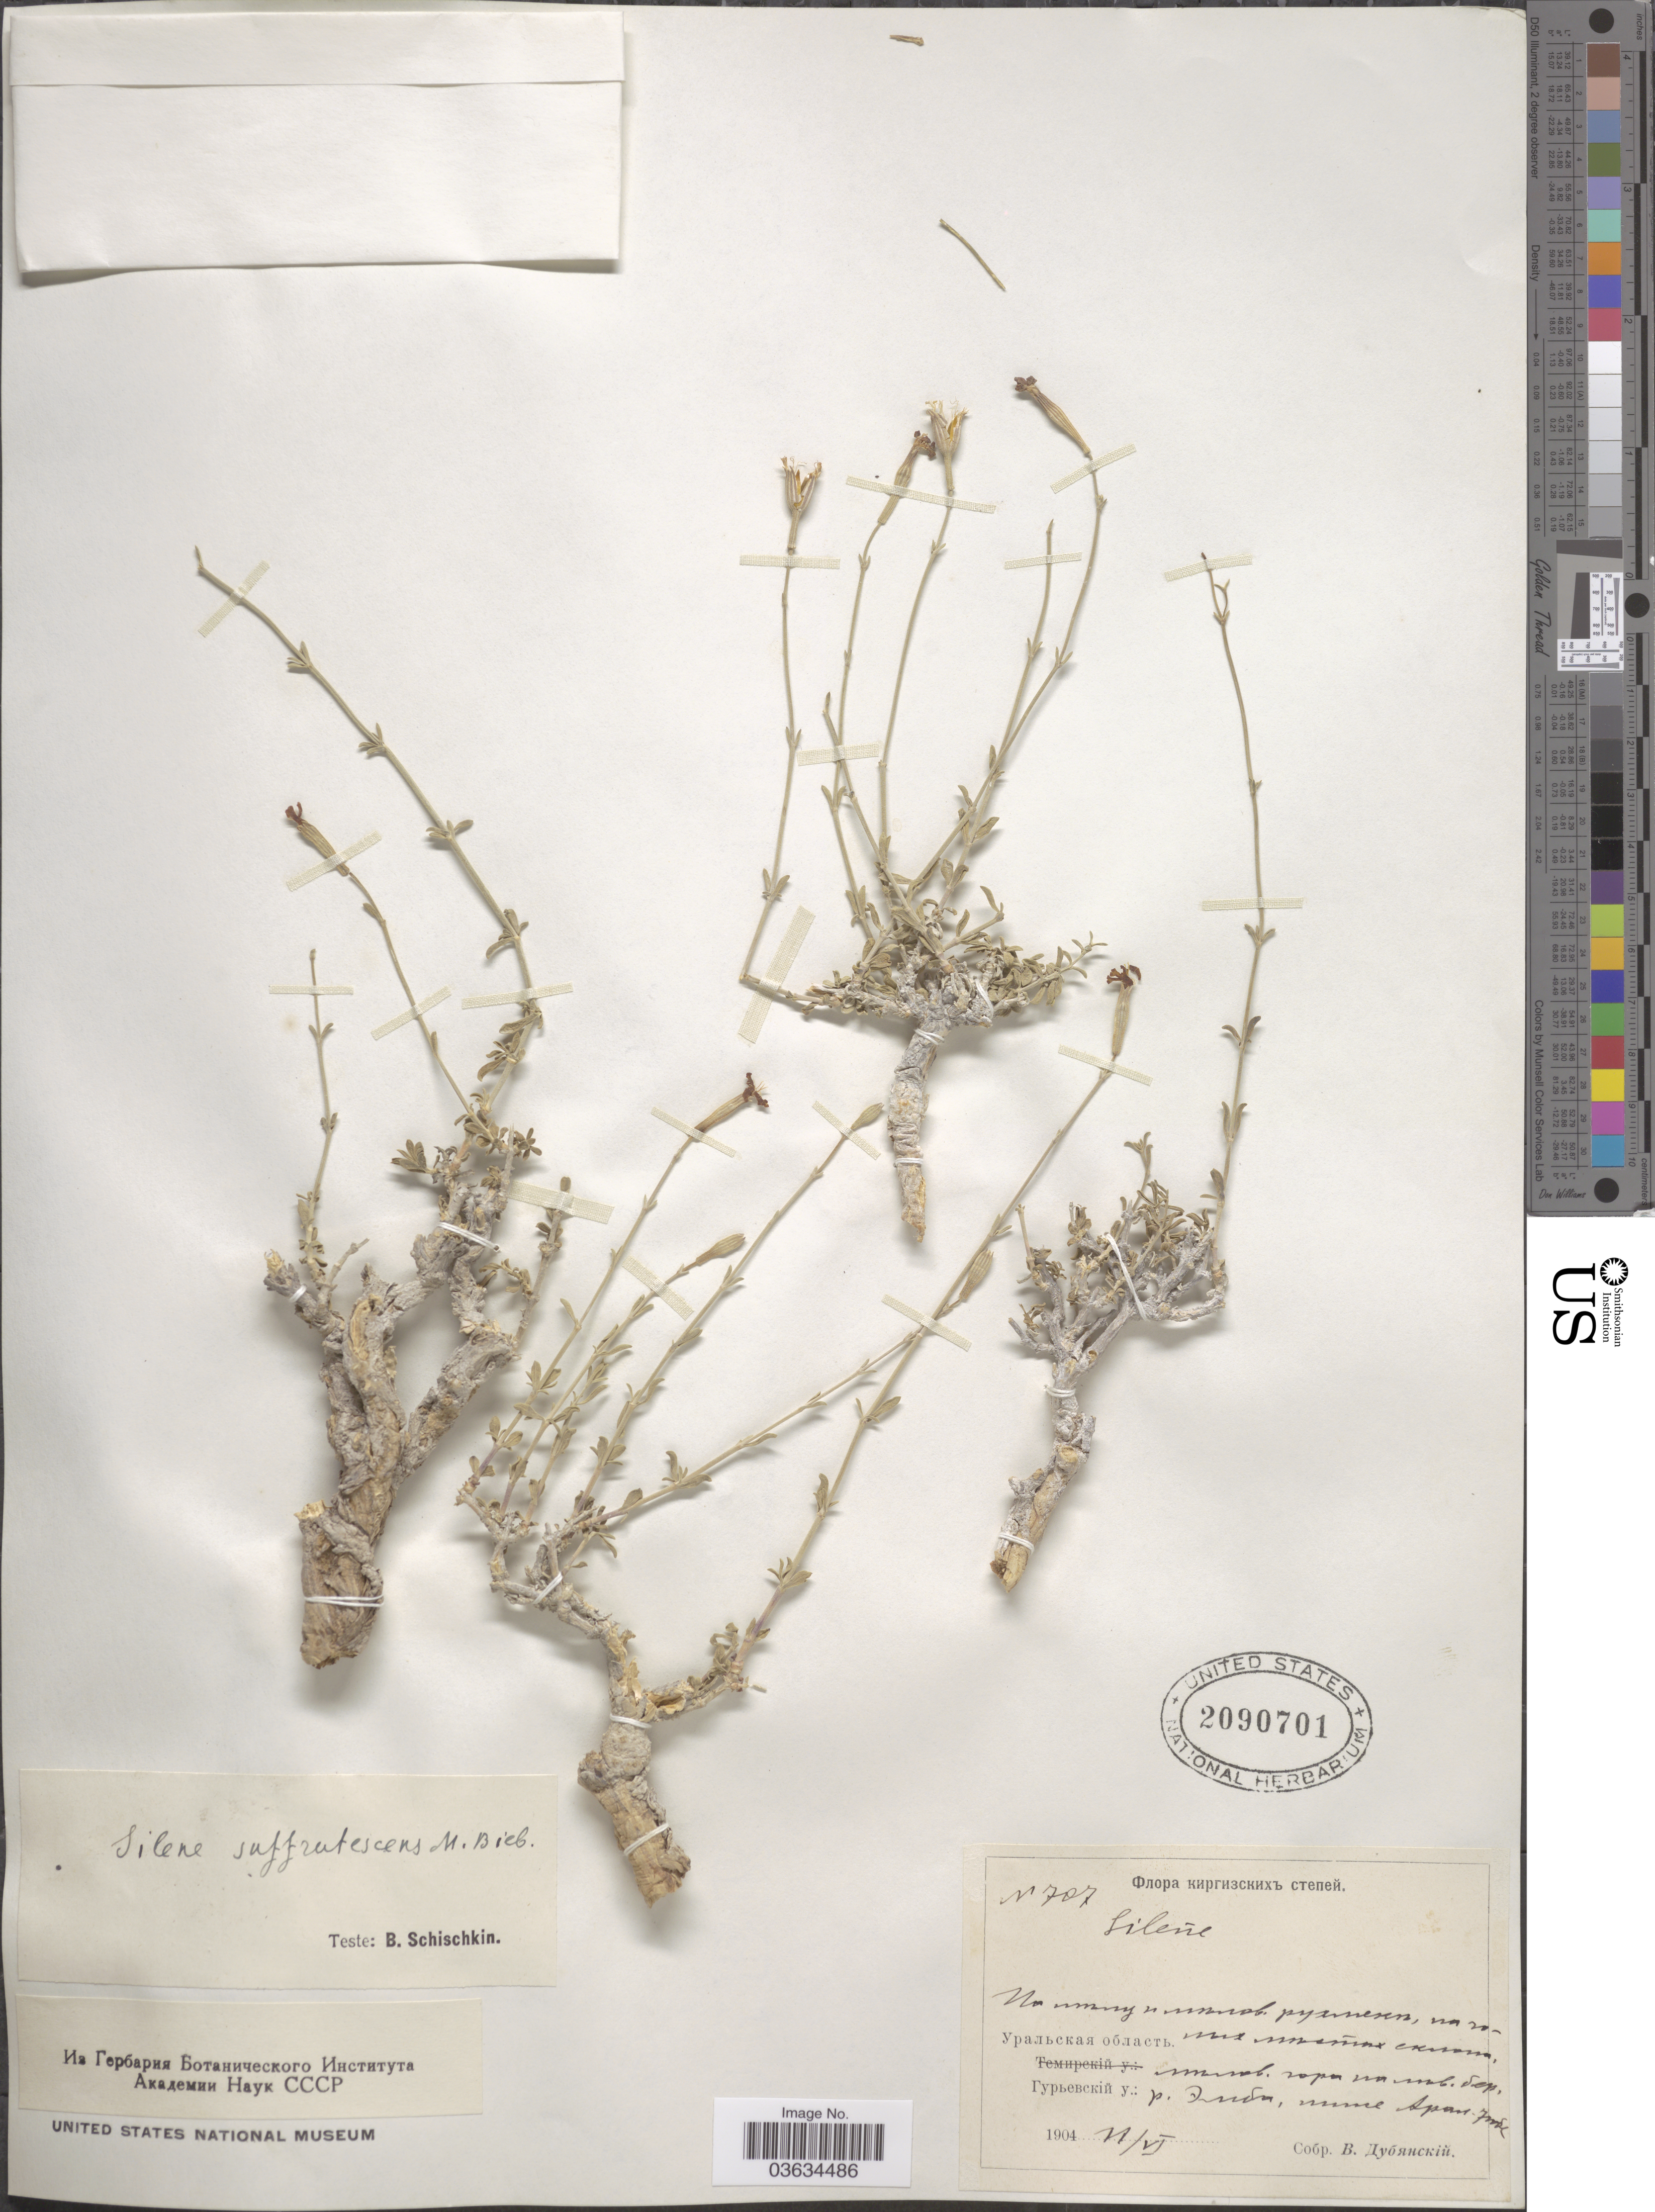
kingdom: Plantae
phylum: Tracheophyta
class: Magnoliopsida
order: Caryophyllales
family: Caryophyllaceae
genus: Silene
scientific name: Silene suffrutescens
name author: M. Bieb.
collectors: V. Dubyanskiy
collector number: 707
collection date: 1904-06-11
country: Kazakhstan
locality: Left shore of Emba River, below Araltobe.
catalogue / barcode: US 2090701